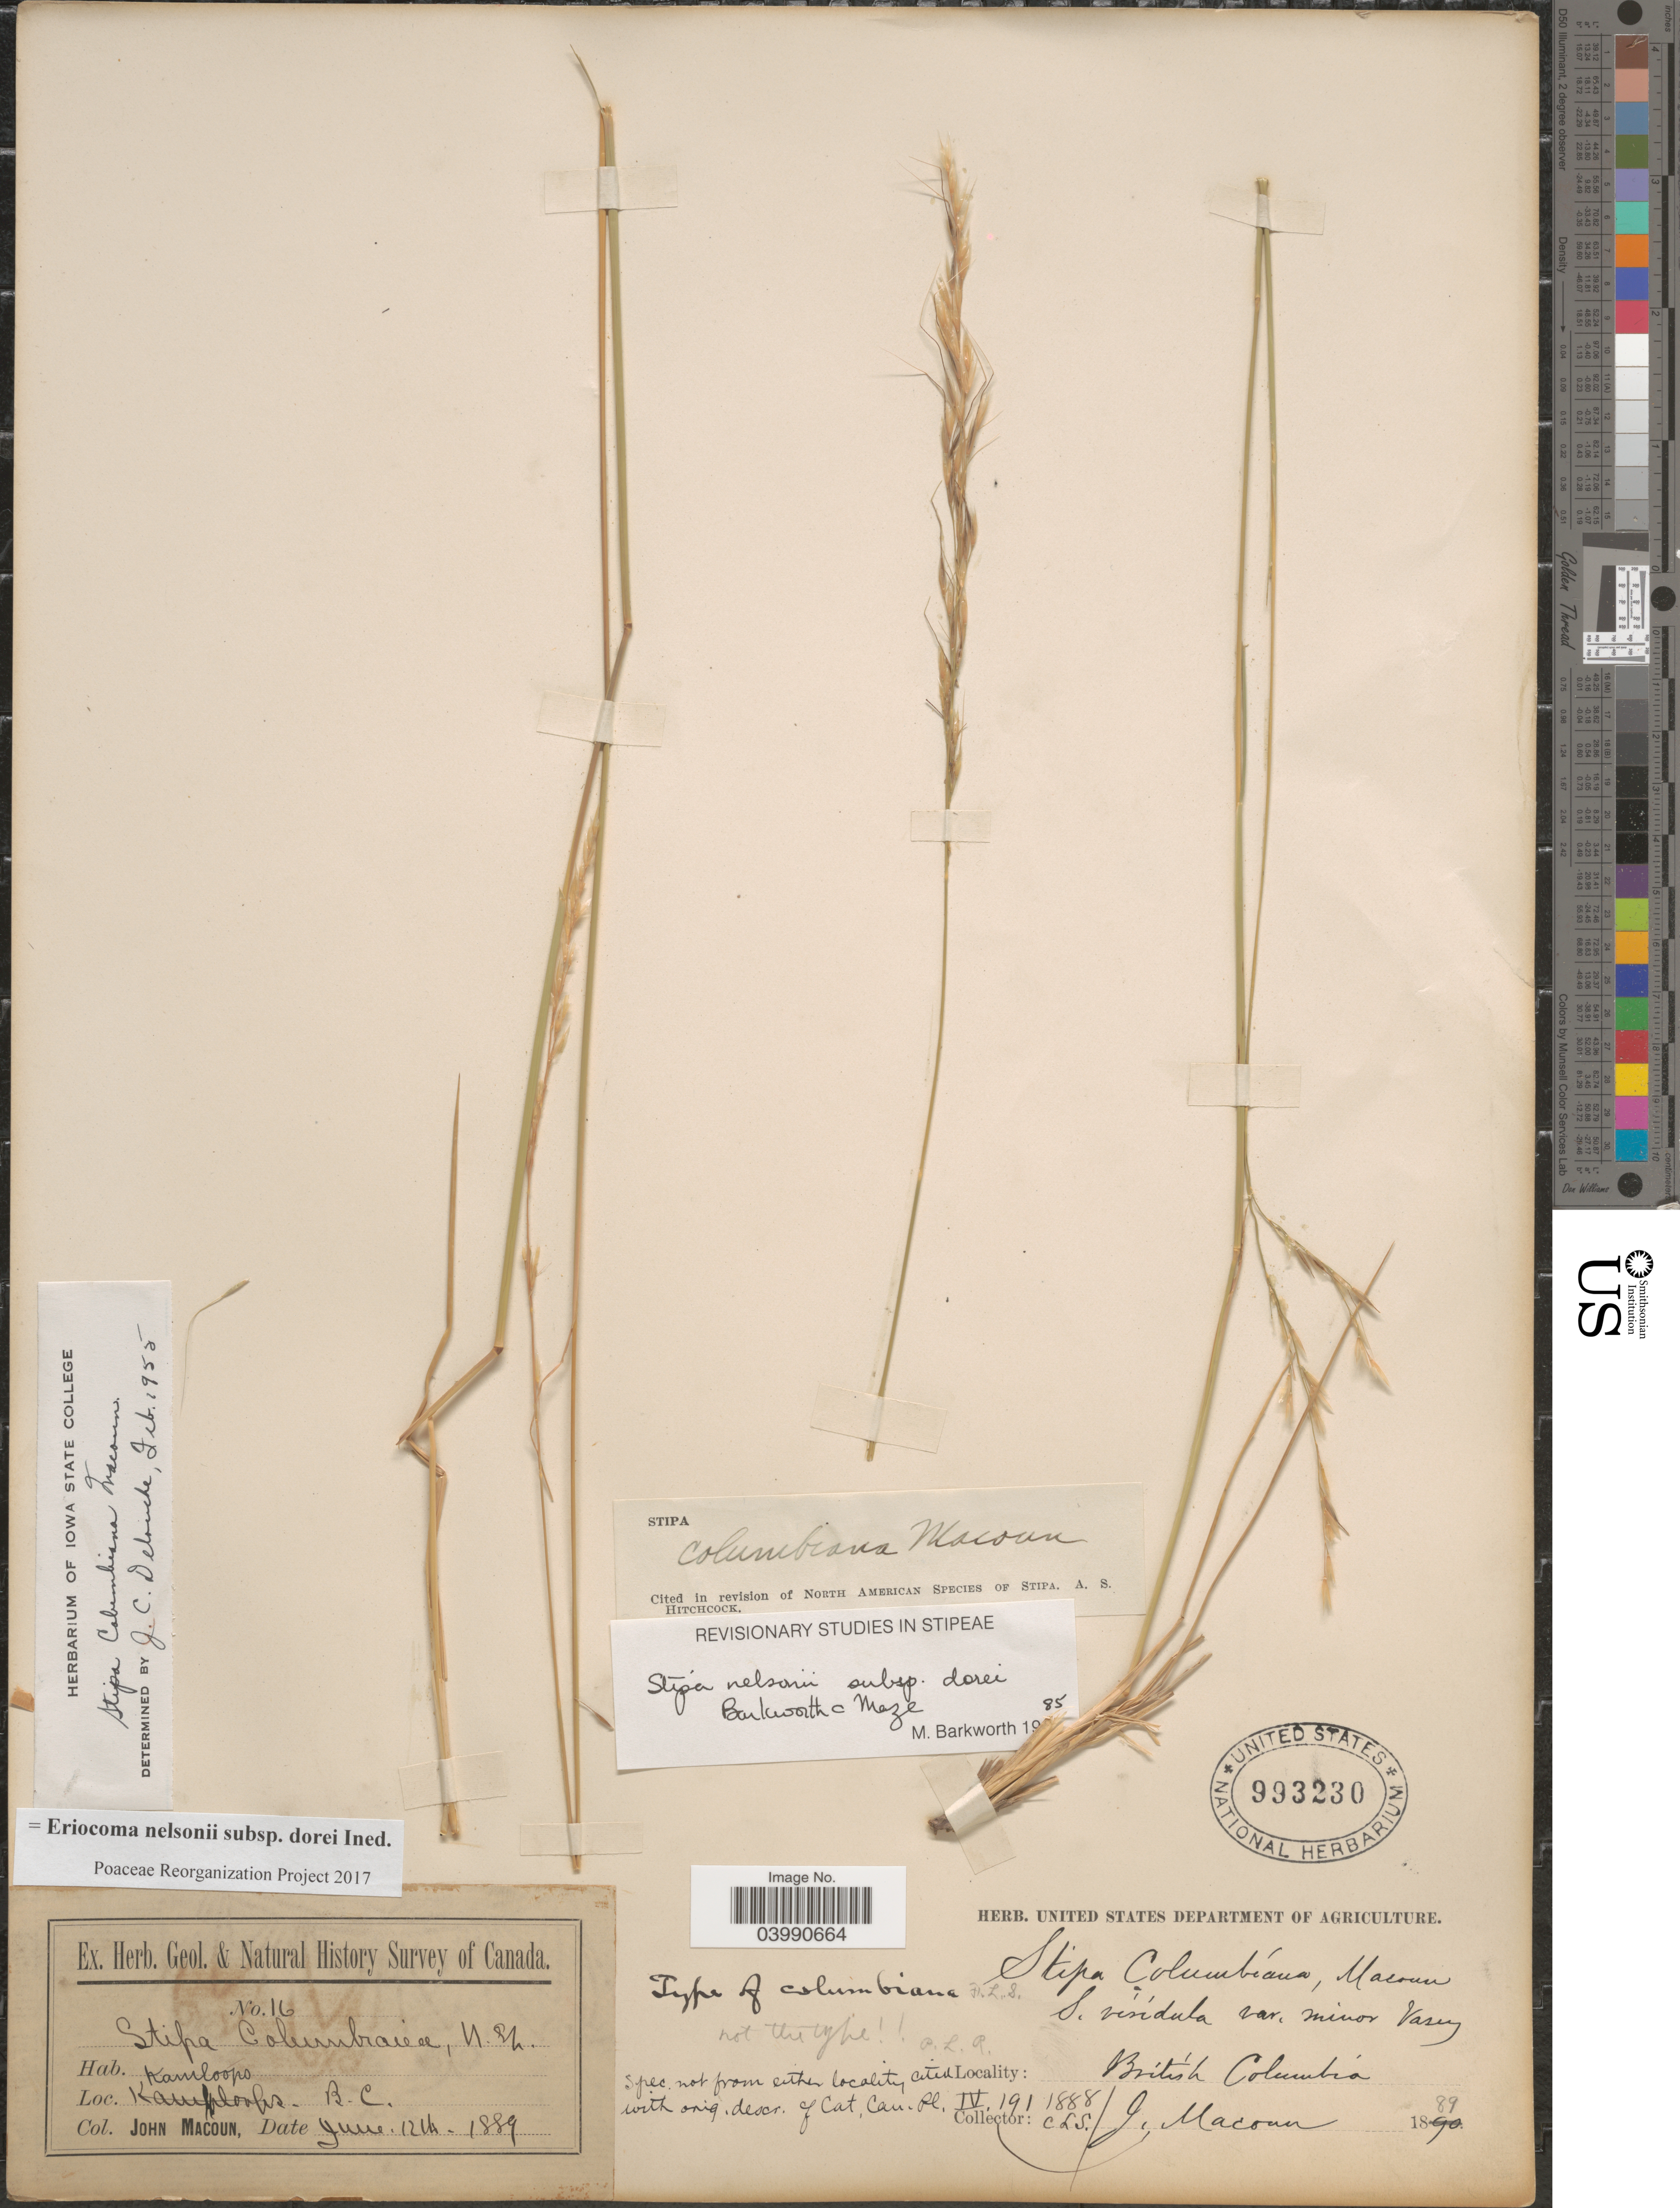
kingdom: Plantae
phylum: Tracheophyta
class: Liliopsida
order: Poales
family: Poaceae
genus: Eriocoma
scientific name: Eriocoma nelsonii subsp. dorei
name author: (Barkworth & J. Maze) Romasch.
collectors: J. Macoun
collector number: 16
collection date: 1889-06-12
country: Canada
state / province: British Columbia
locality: Kamloops.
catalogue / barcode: US 993230